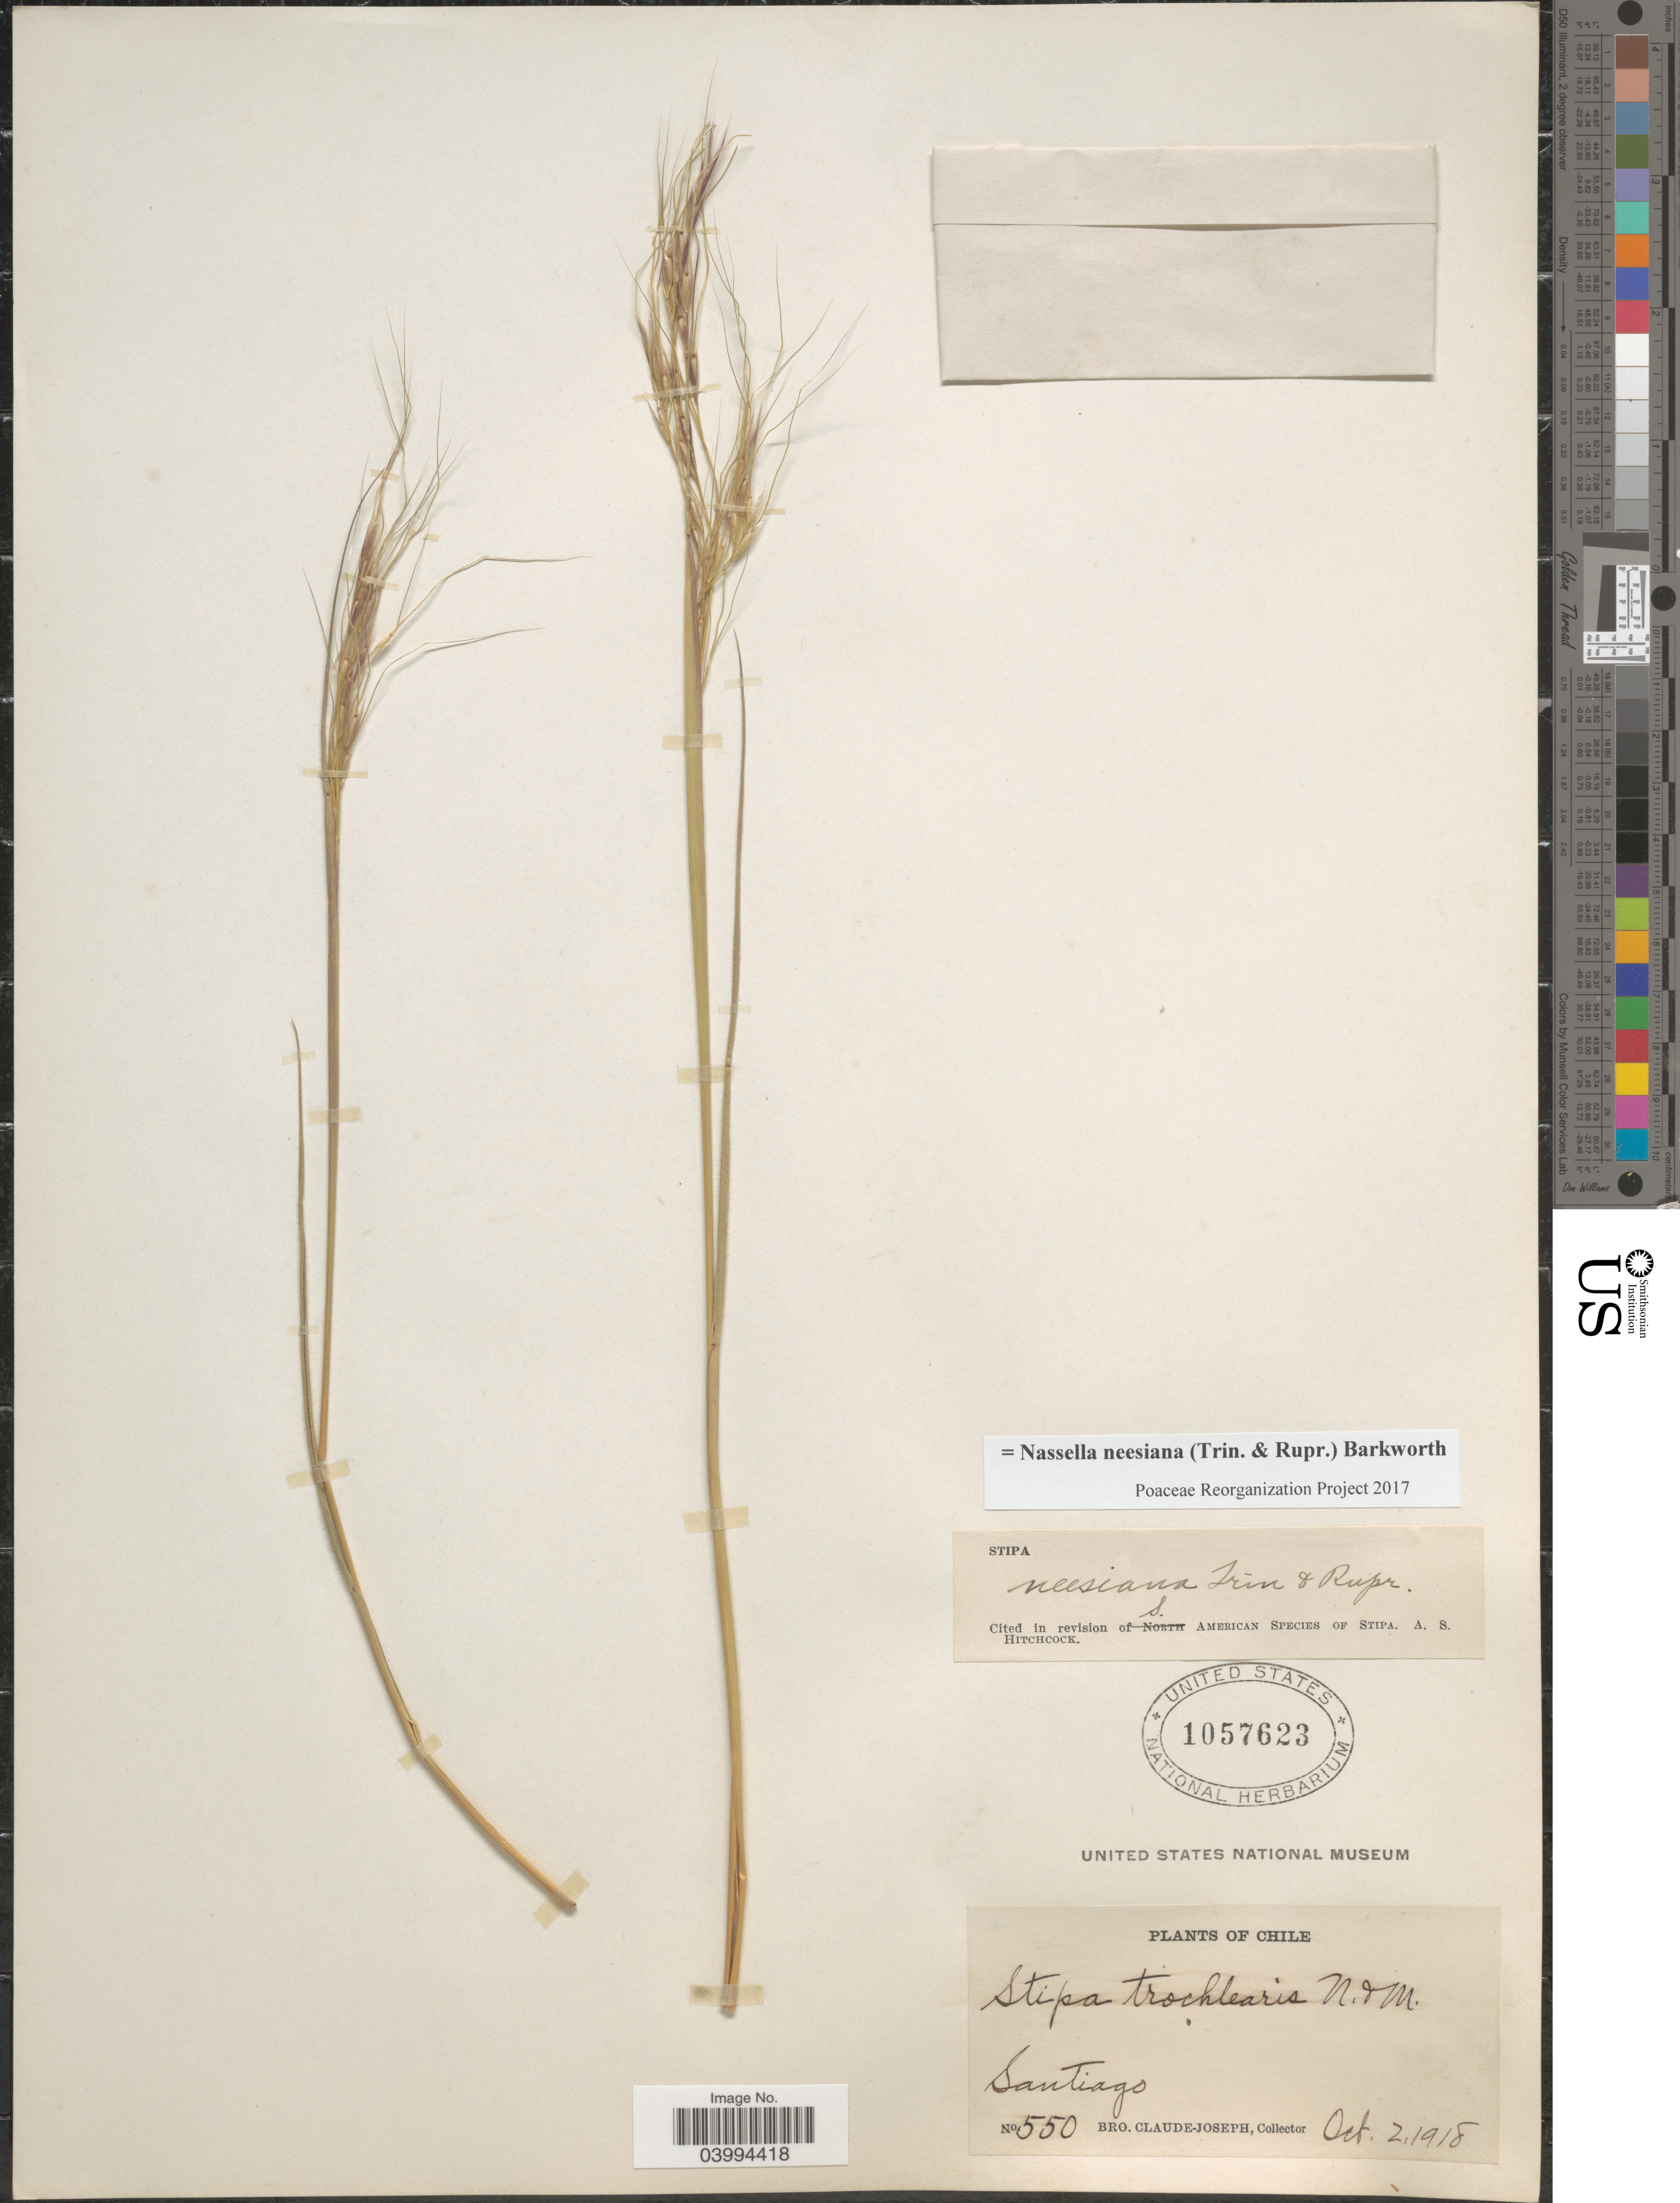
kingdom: Plantae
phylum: Tracheophyta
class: Liliopsida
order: Poales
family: Poaceae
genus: Nassella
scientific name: Nassella neesiana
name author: (Trin. & Rupr.) Barkworth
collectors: Bro. Claude-Joseph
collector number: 550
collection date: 1918-10-02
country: Chile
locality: Santiago.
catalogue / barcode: US 1057623